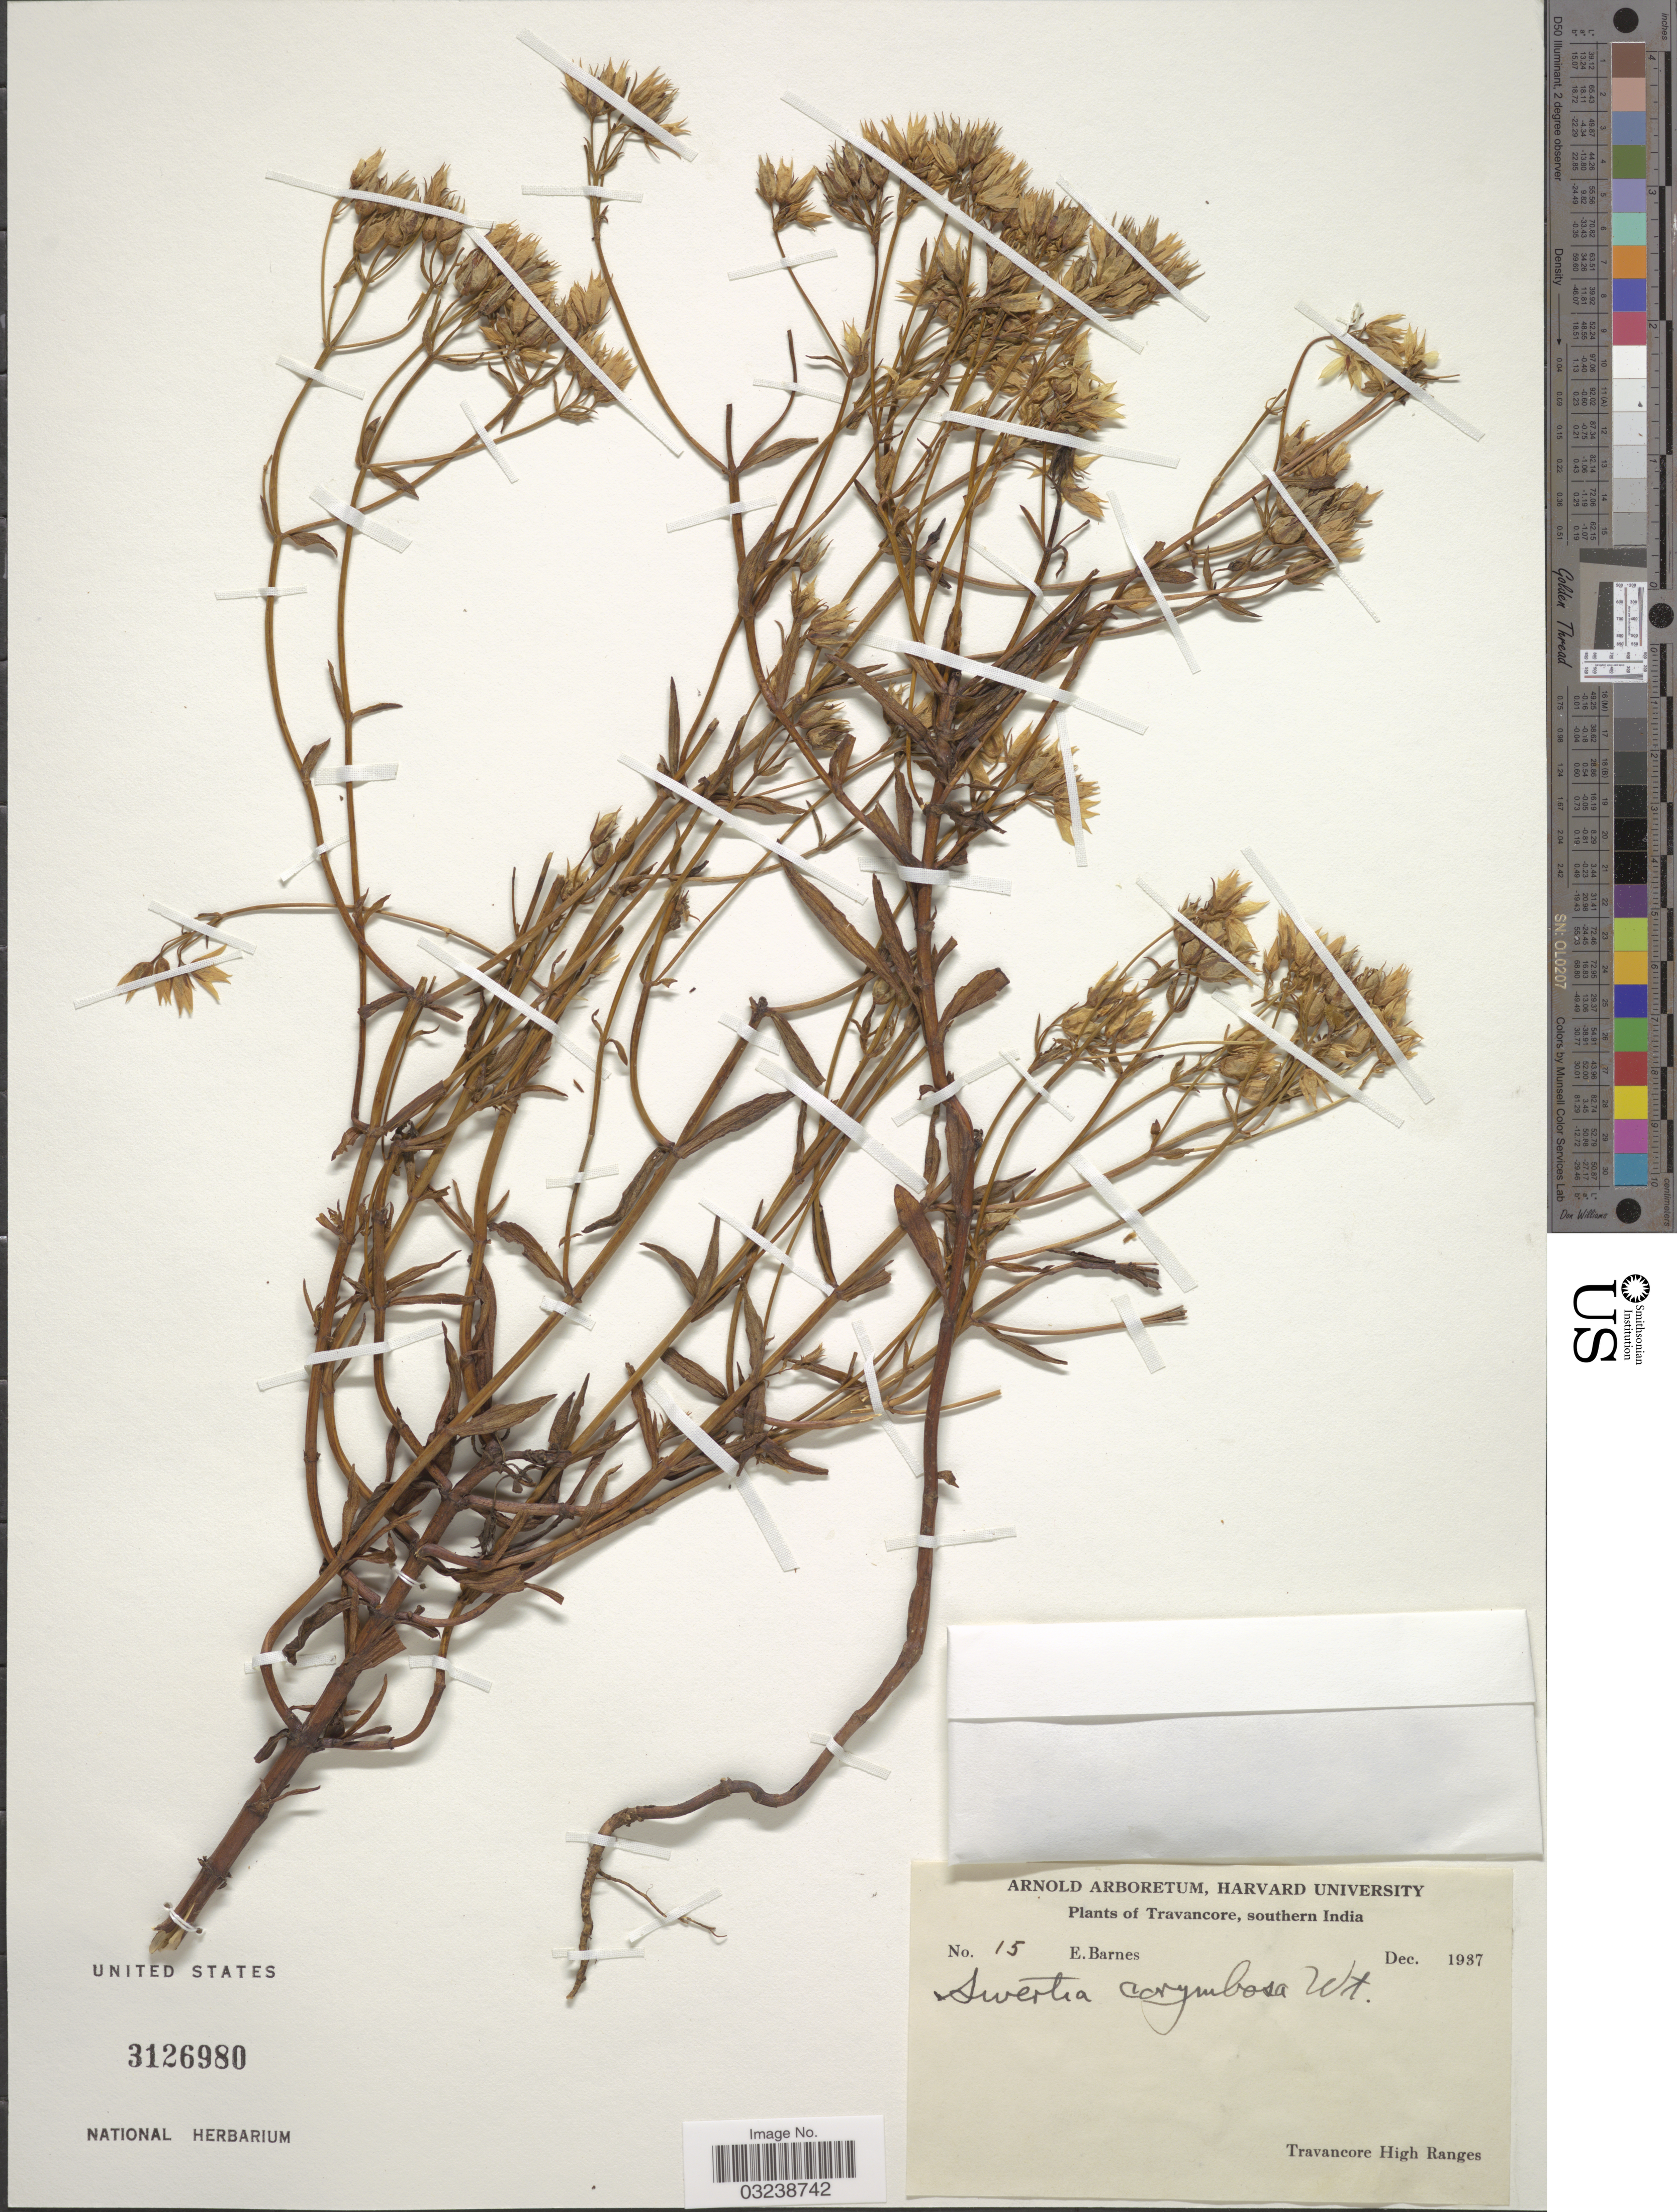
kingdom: Plantae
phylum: Tracheophyta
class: Magnoliopsida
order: Gentianales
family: Gentianaceae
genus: Swertia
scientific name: Swertia corymbosa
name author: Wight ex Griseb.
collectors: E. Barnes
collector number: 15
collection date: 1937-12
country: India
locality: Travancore, southern India. Travancore High Ranges.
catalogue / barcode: US 3126980